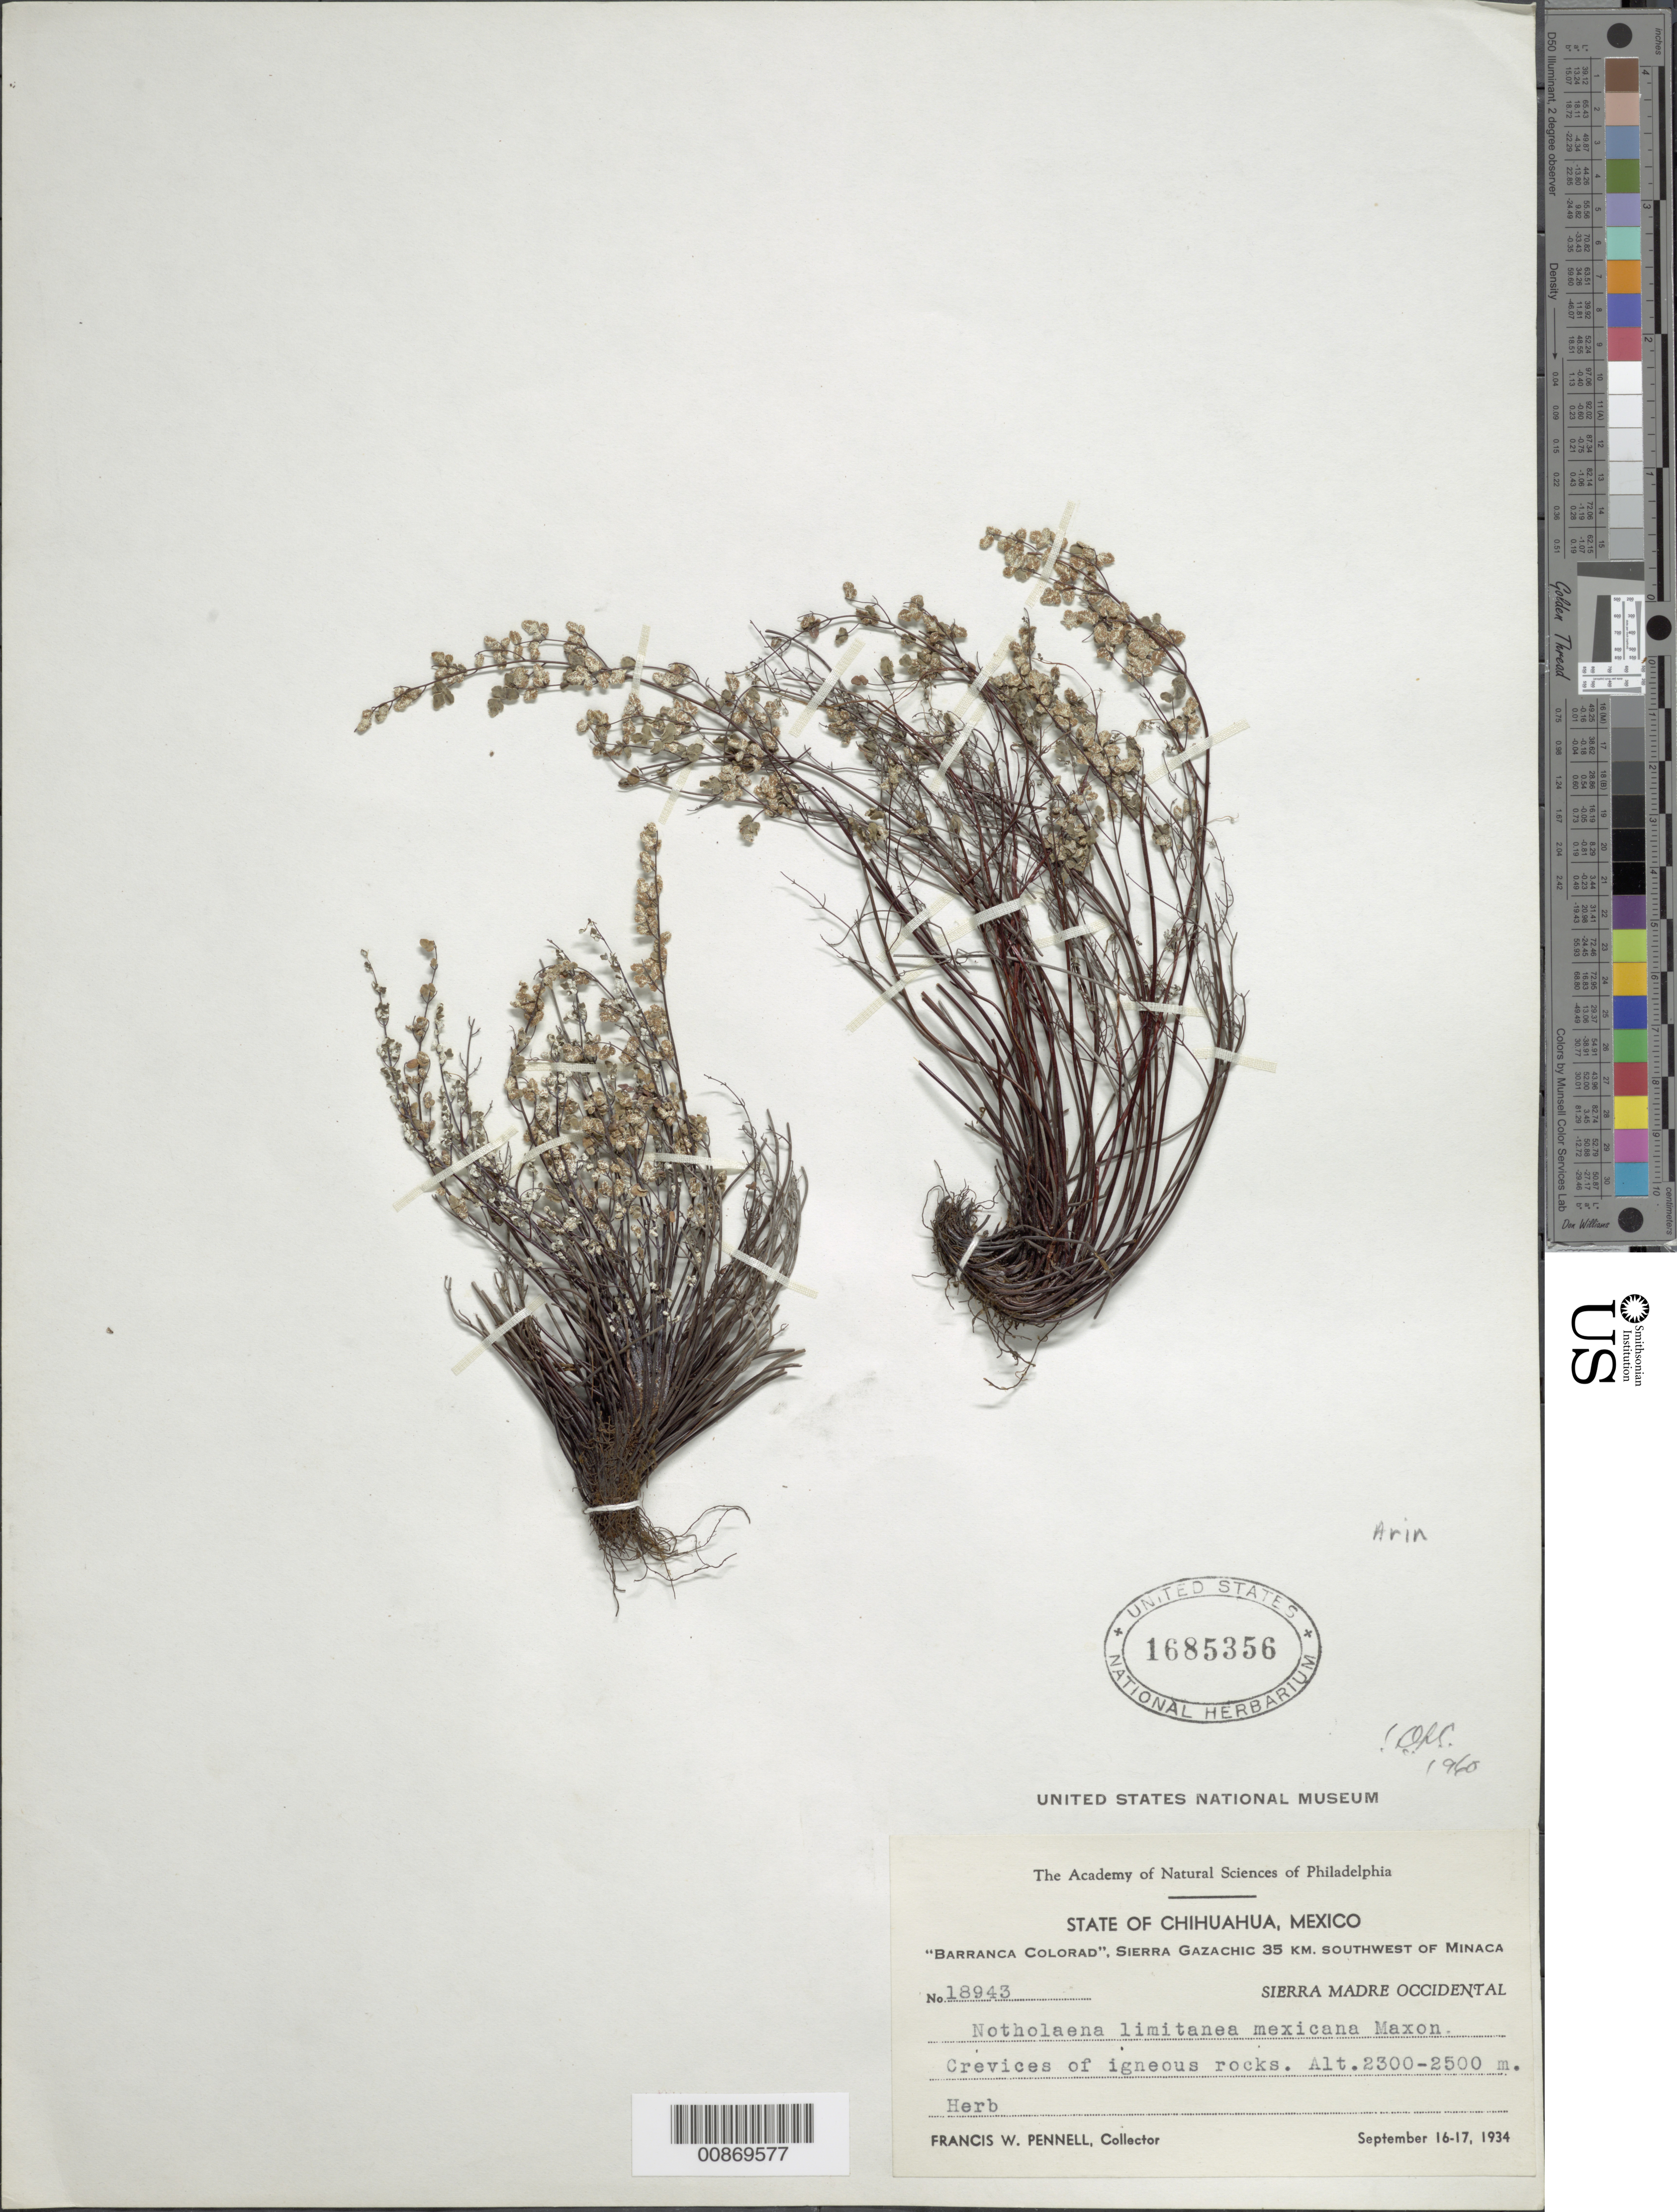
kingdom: Plantae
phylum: Tracheophyta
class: Polypodiopsida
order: Polypodiales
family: Pteridaceae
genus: Argyrochosma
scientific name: Argyrochosma limitanea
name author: (Maxon) Windham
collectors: F. W. Pennell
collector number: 18943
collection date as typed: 16 Sep 1934 to 17 Sep 1934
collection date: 1934-09-16/1934-09-17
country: Mexico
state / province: Chihuahua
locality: Barranca Colorad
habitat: Crevices of igneous rocks.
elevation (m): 2500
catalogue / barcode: US 1685356